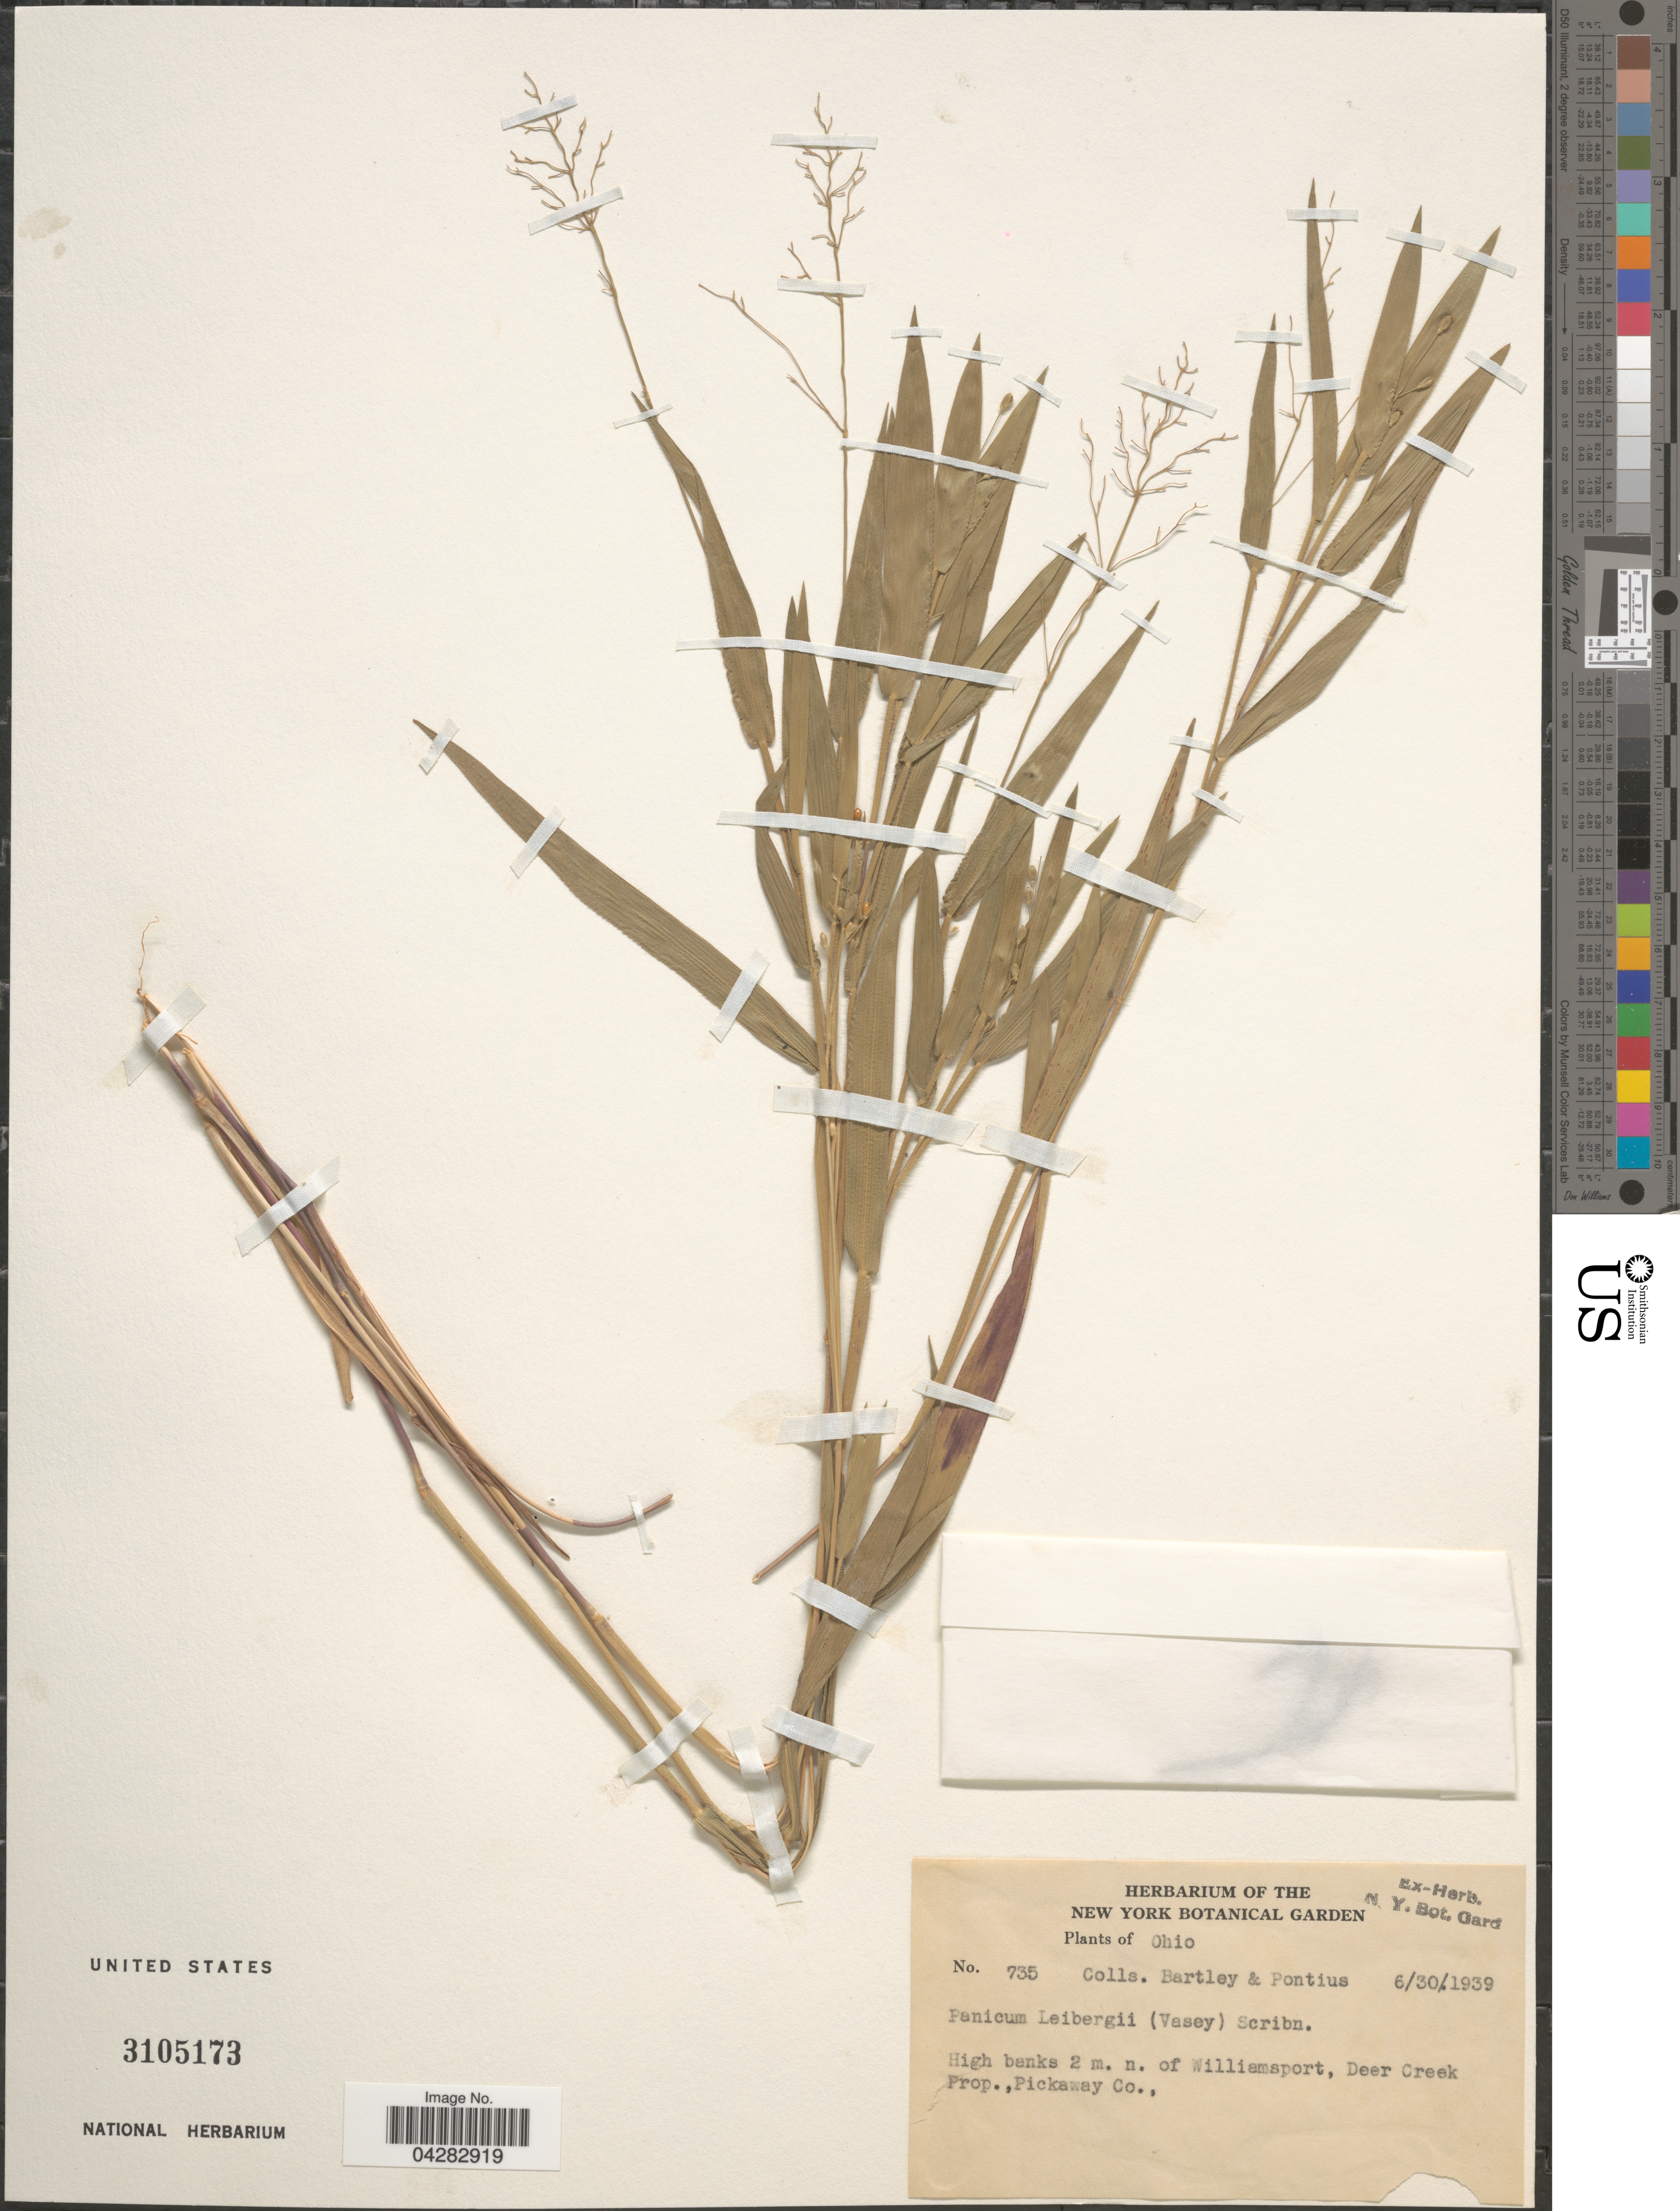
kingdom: Plantae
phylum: Tracheophyta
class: Liliopsida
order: Poales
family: Poaceae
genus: Dichanthelium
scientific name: Dichanthelium leibergii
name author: (Vasey) Gould & C.A. Clark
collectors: -. Bartley & Pontius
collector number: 735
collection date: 1939-06-30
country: United States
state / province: Ohio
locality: High banks 2 m. n. of Williamsport, Deer Creek Prop., Pickaway Co.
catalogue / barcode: US 3105173